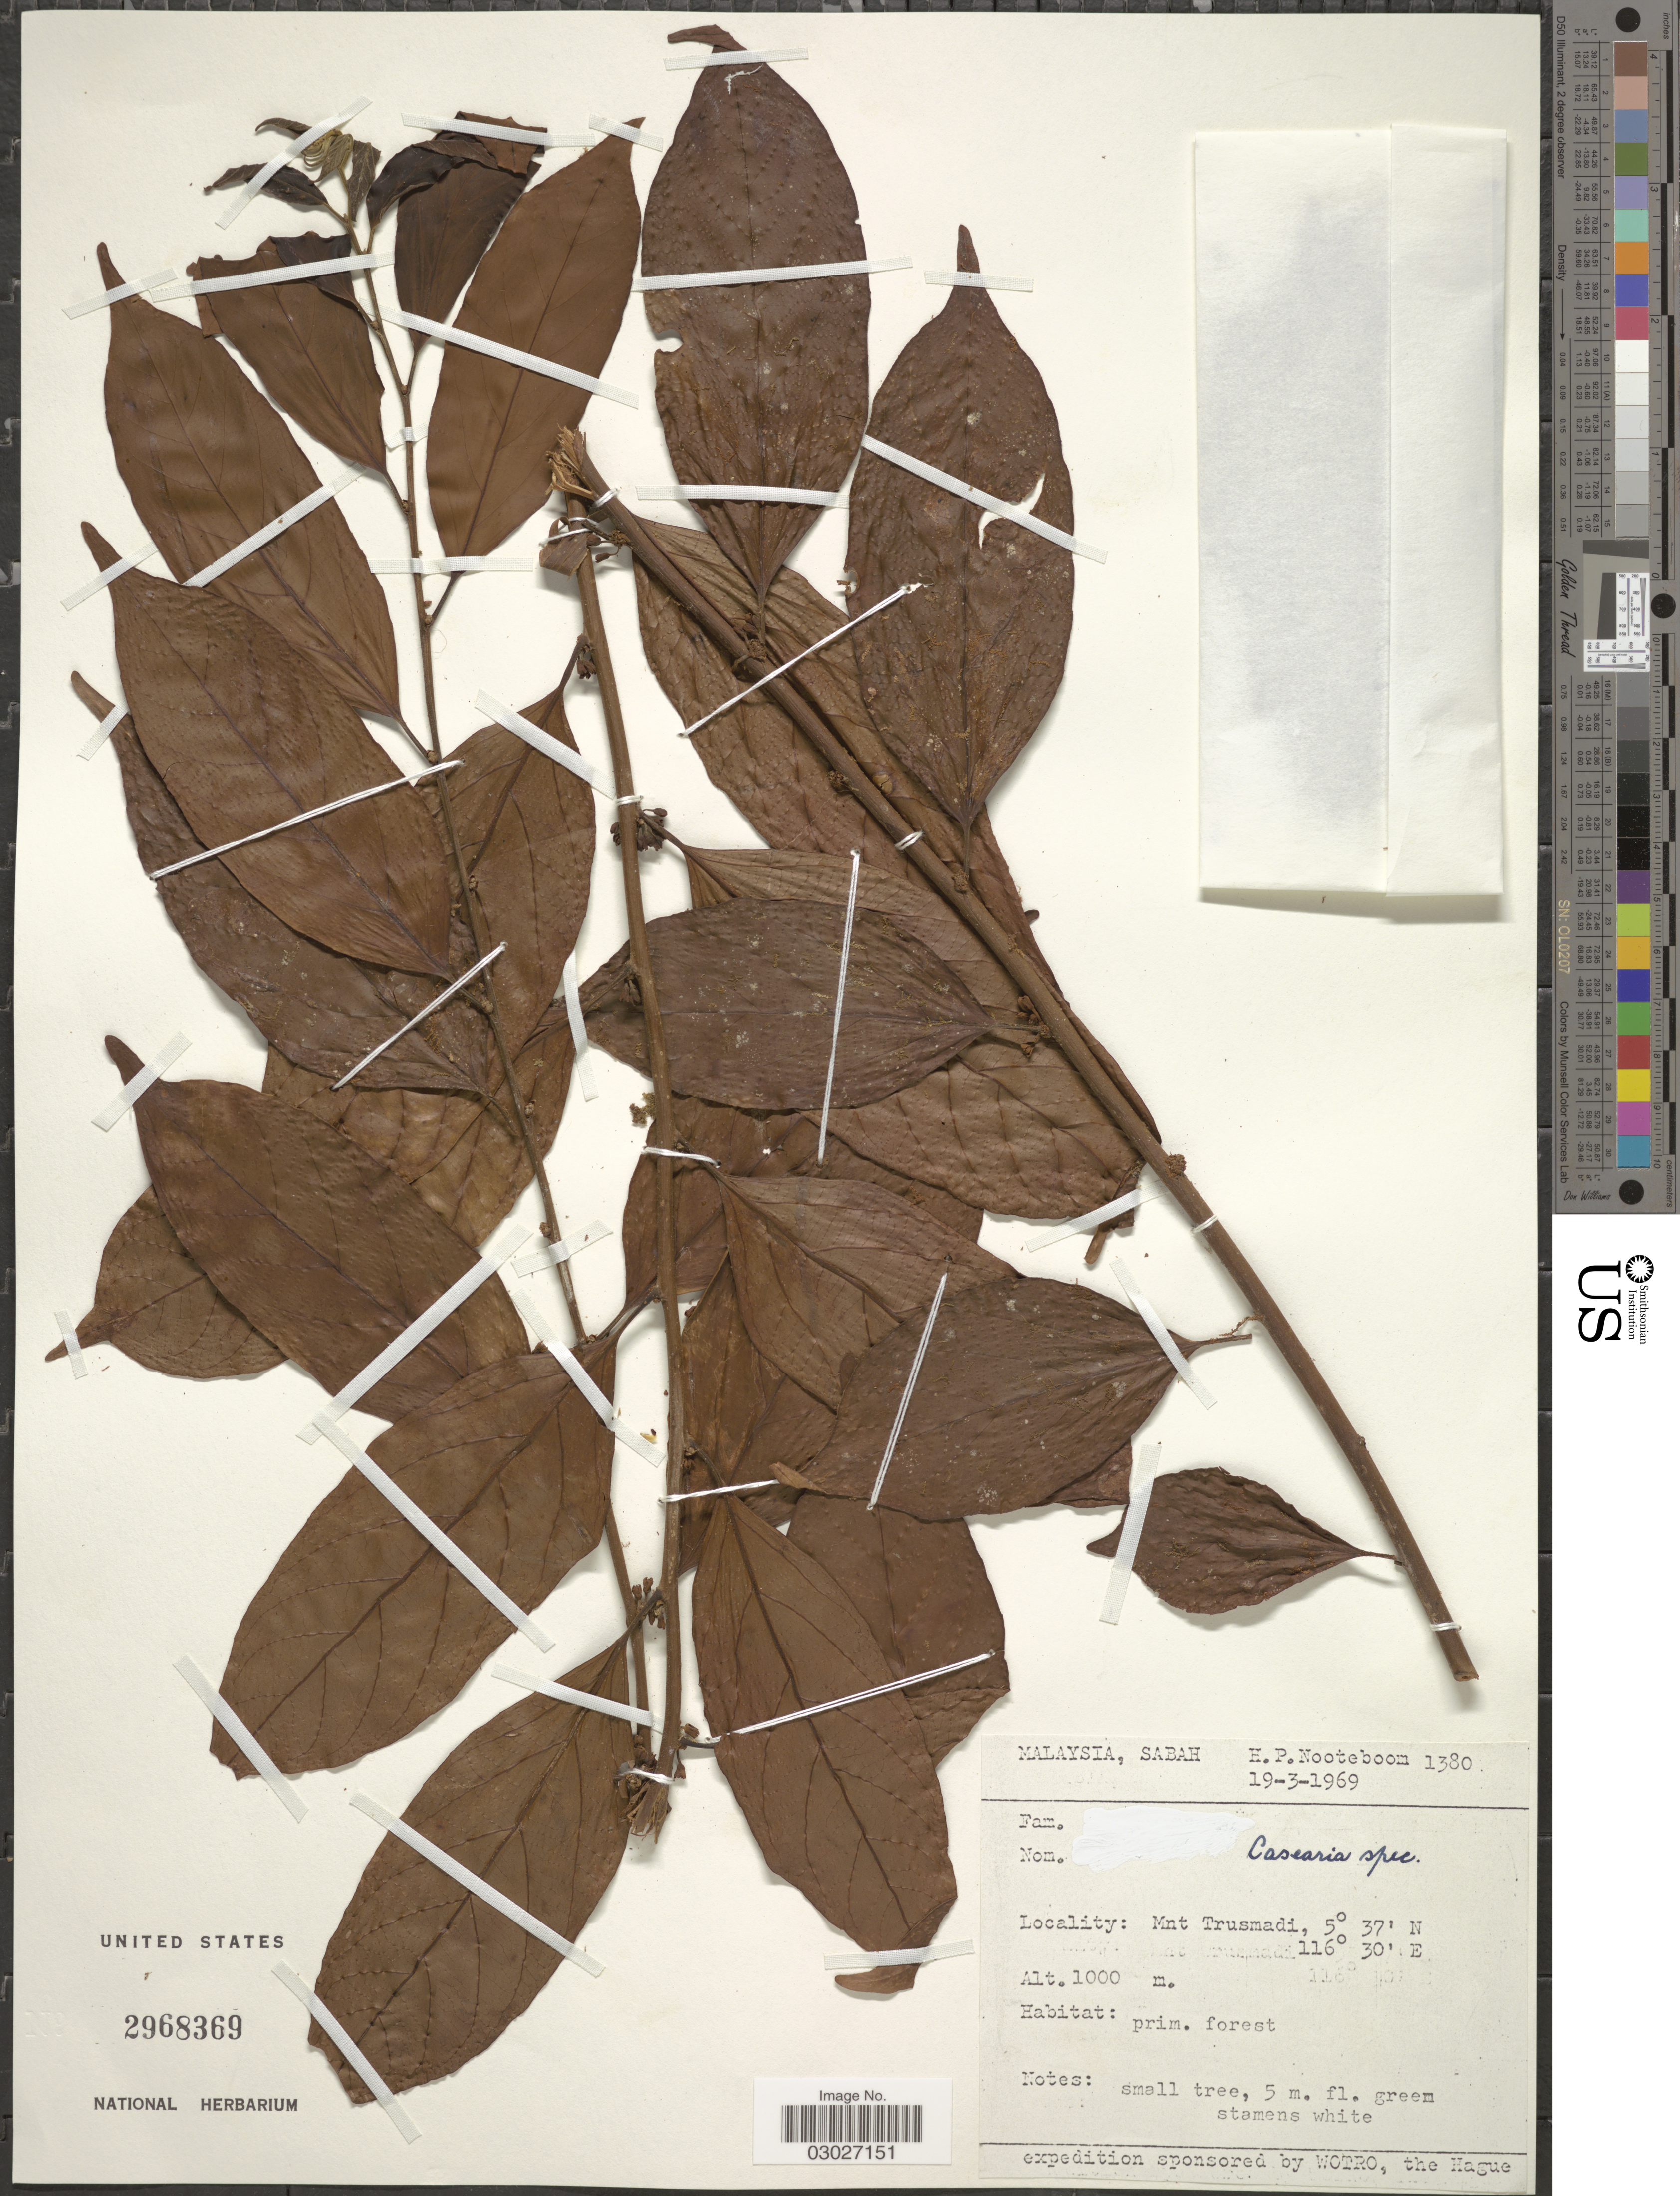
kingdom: Plantae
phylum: Tracheophyta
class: Magnoliopsida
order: Malpighiales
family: Salicaceae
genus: Casearia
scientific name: Casearia sp.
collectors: H. P. Nooteboom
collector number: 1380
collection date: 1969-03-19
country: Malaysia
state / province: Sabah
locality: Mnt Trusmadi.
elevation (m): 1000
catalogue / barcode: US 2968369